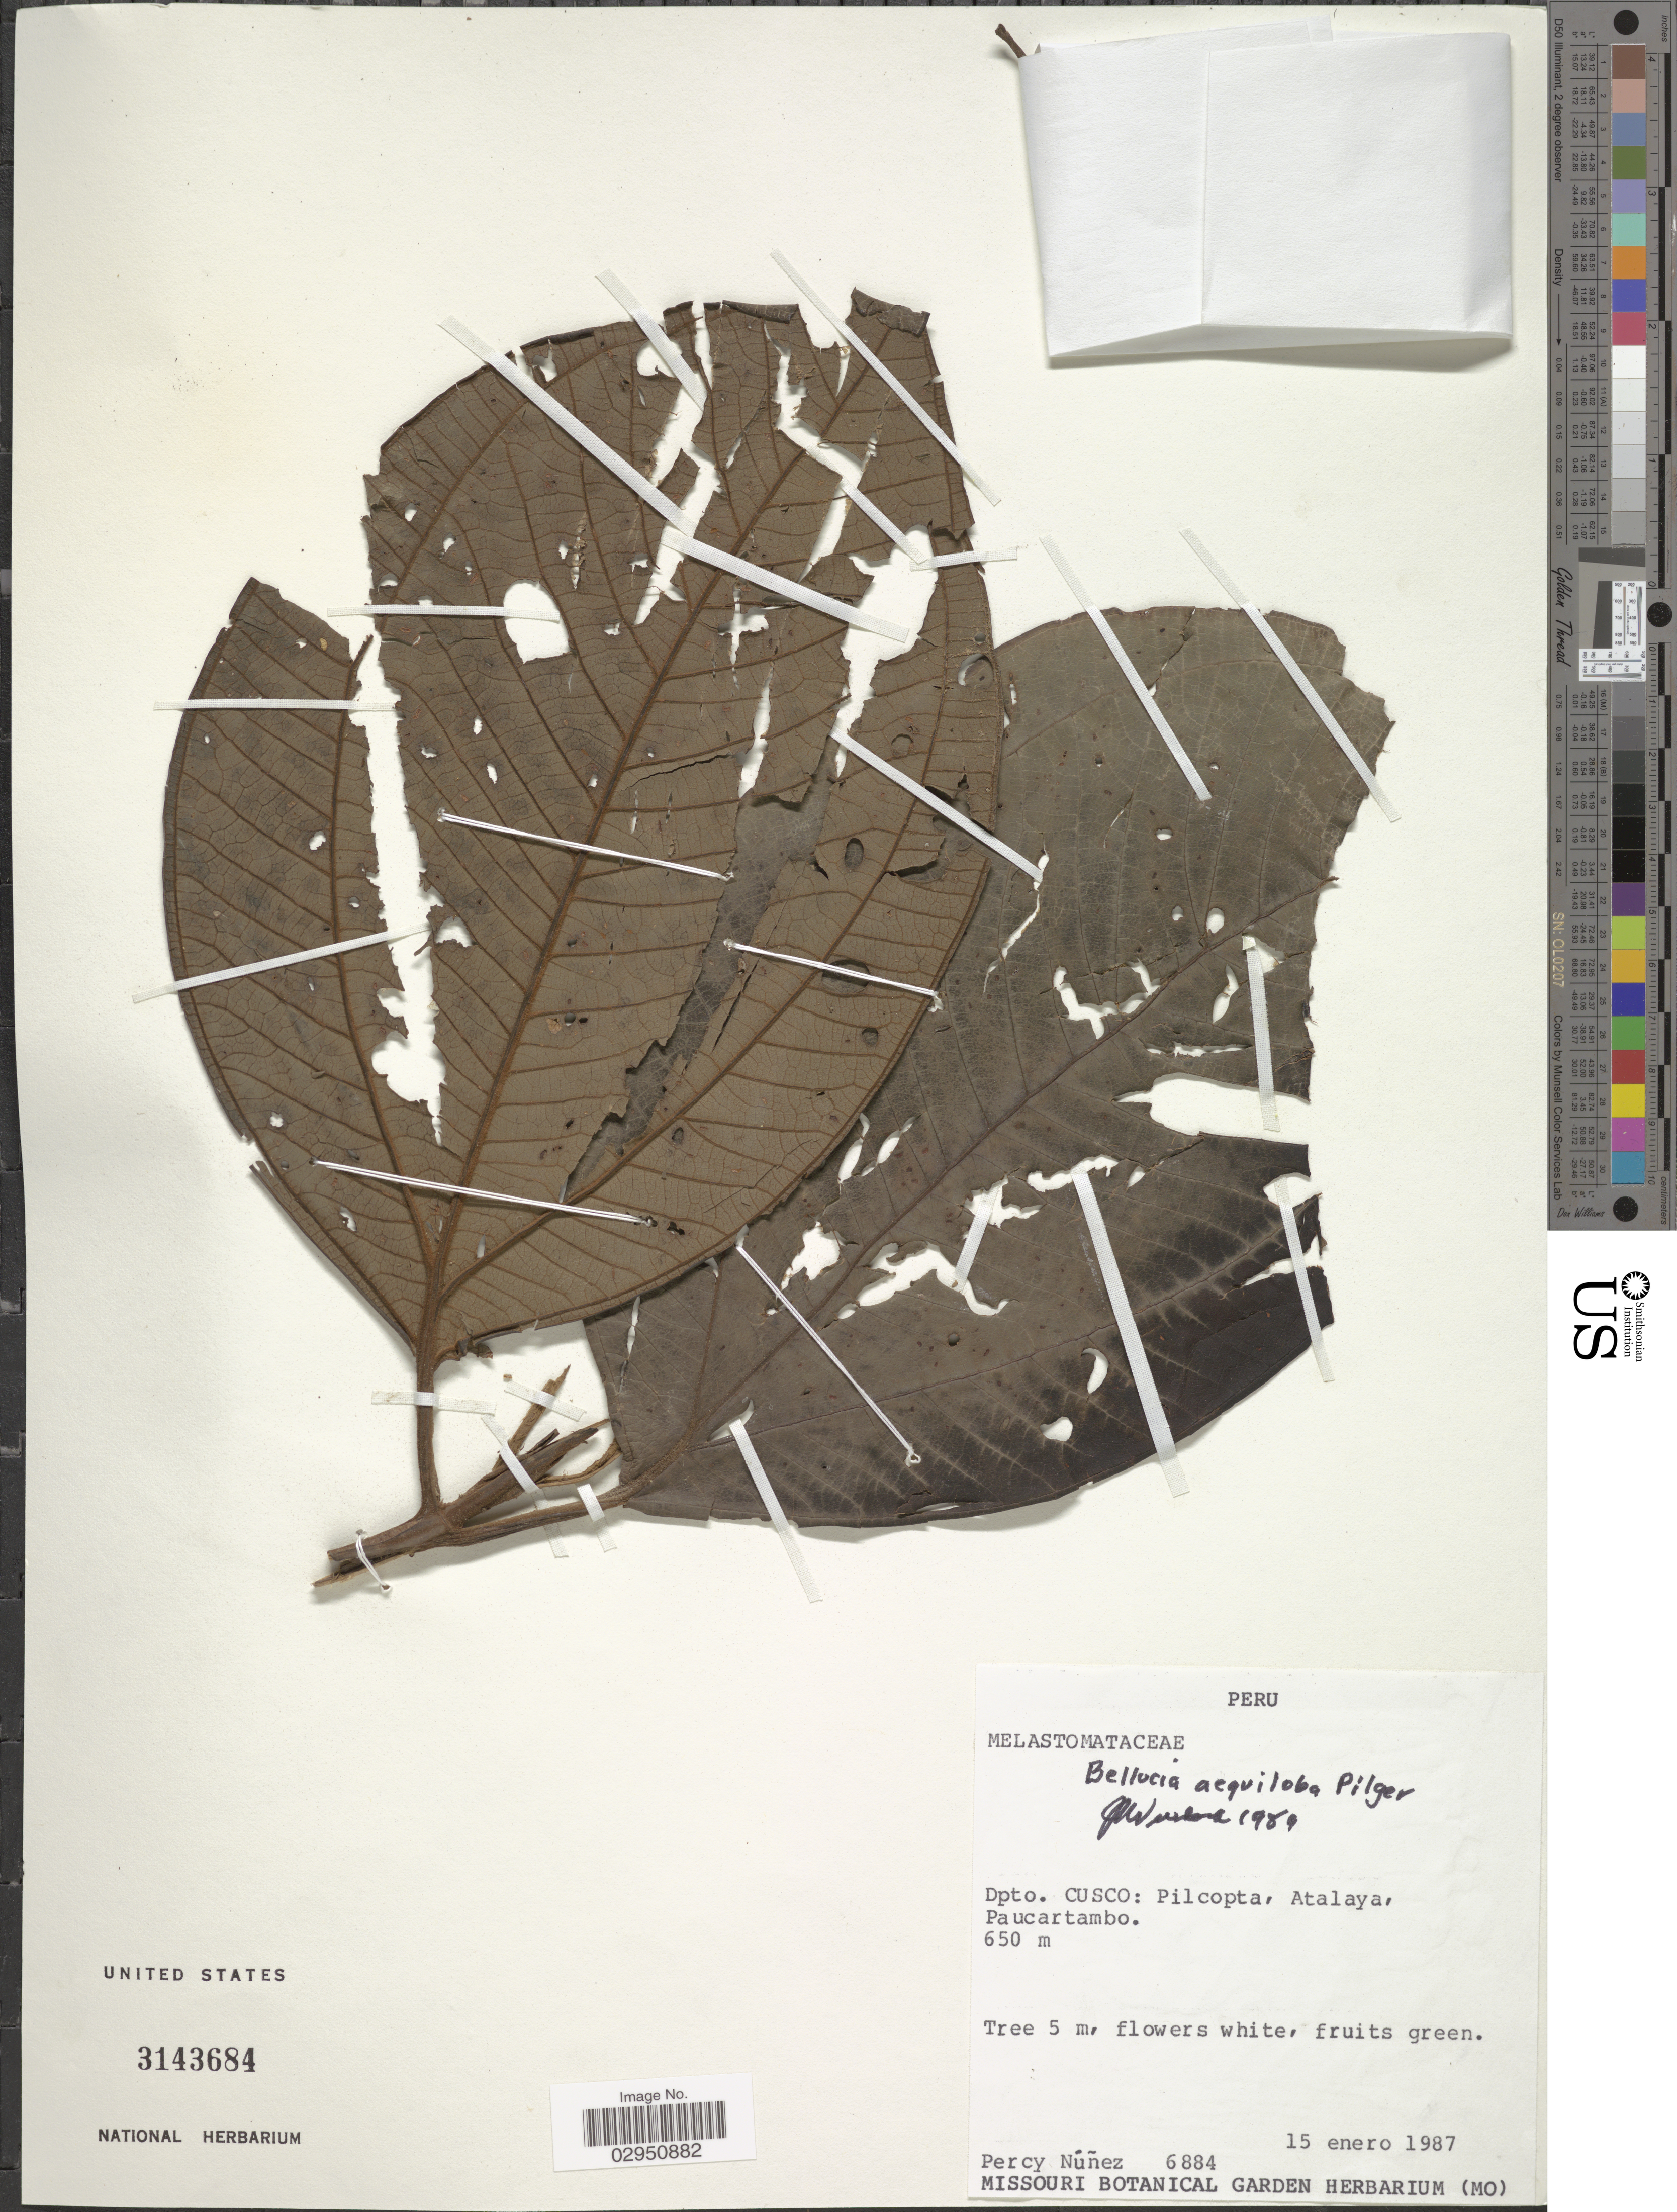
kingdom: Plantae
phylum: Tracheophyta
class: Magnoliopsida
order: Myrtales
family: Melastomataceae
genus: Bellucia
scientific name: Bellucia aequiloba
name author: Pilg.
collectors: P. Nuñez V.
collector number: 6884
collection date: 1987-01-15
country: Peru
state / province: Cusco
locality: Dpto. Cusco: Pilcopta, Atalaya, Paucartambo.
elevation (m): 650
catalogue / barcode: US 3143684